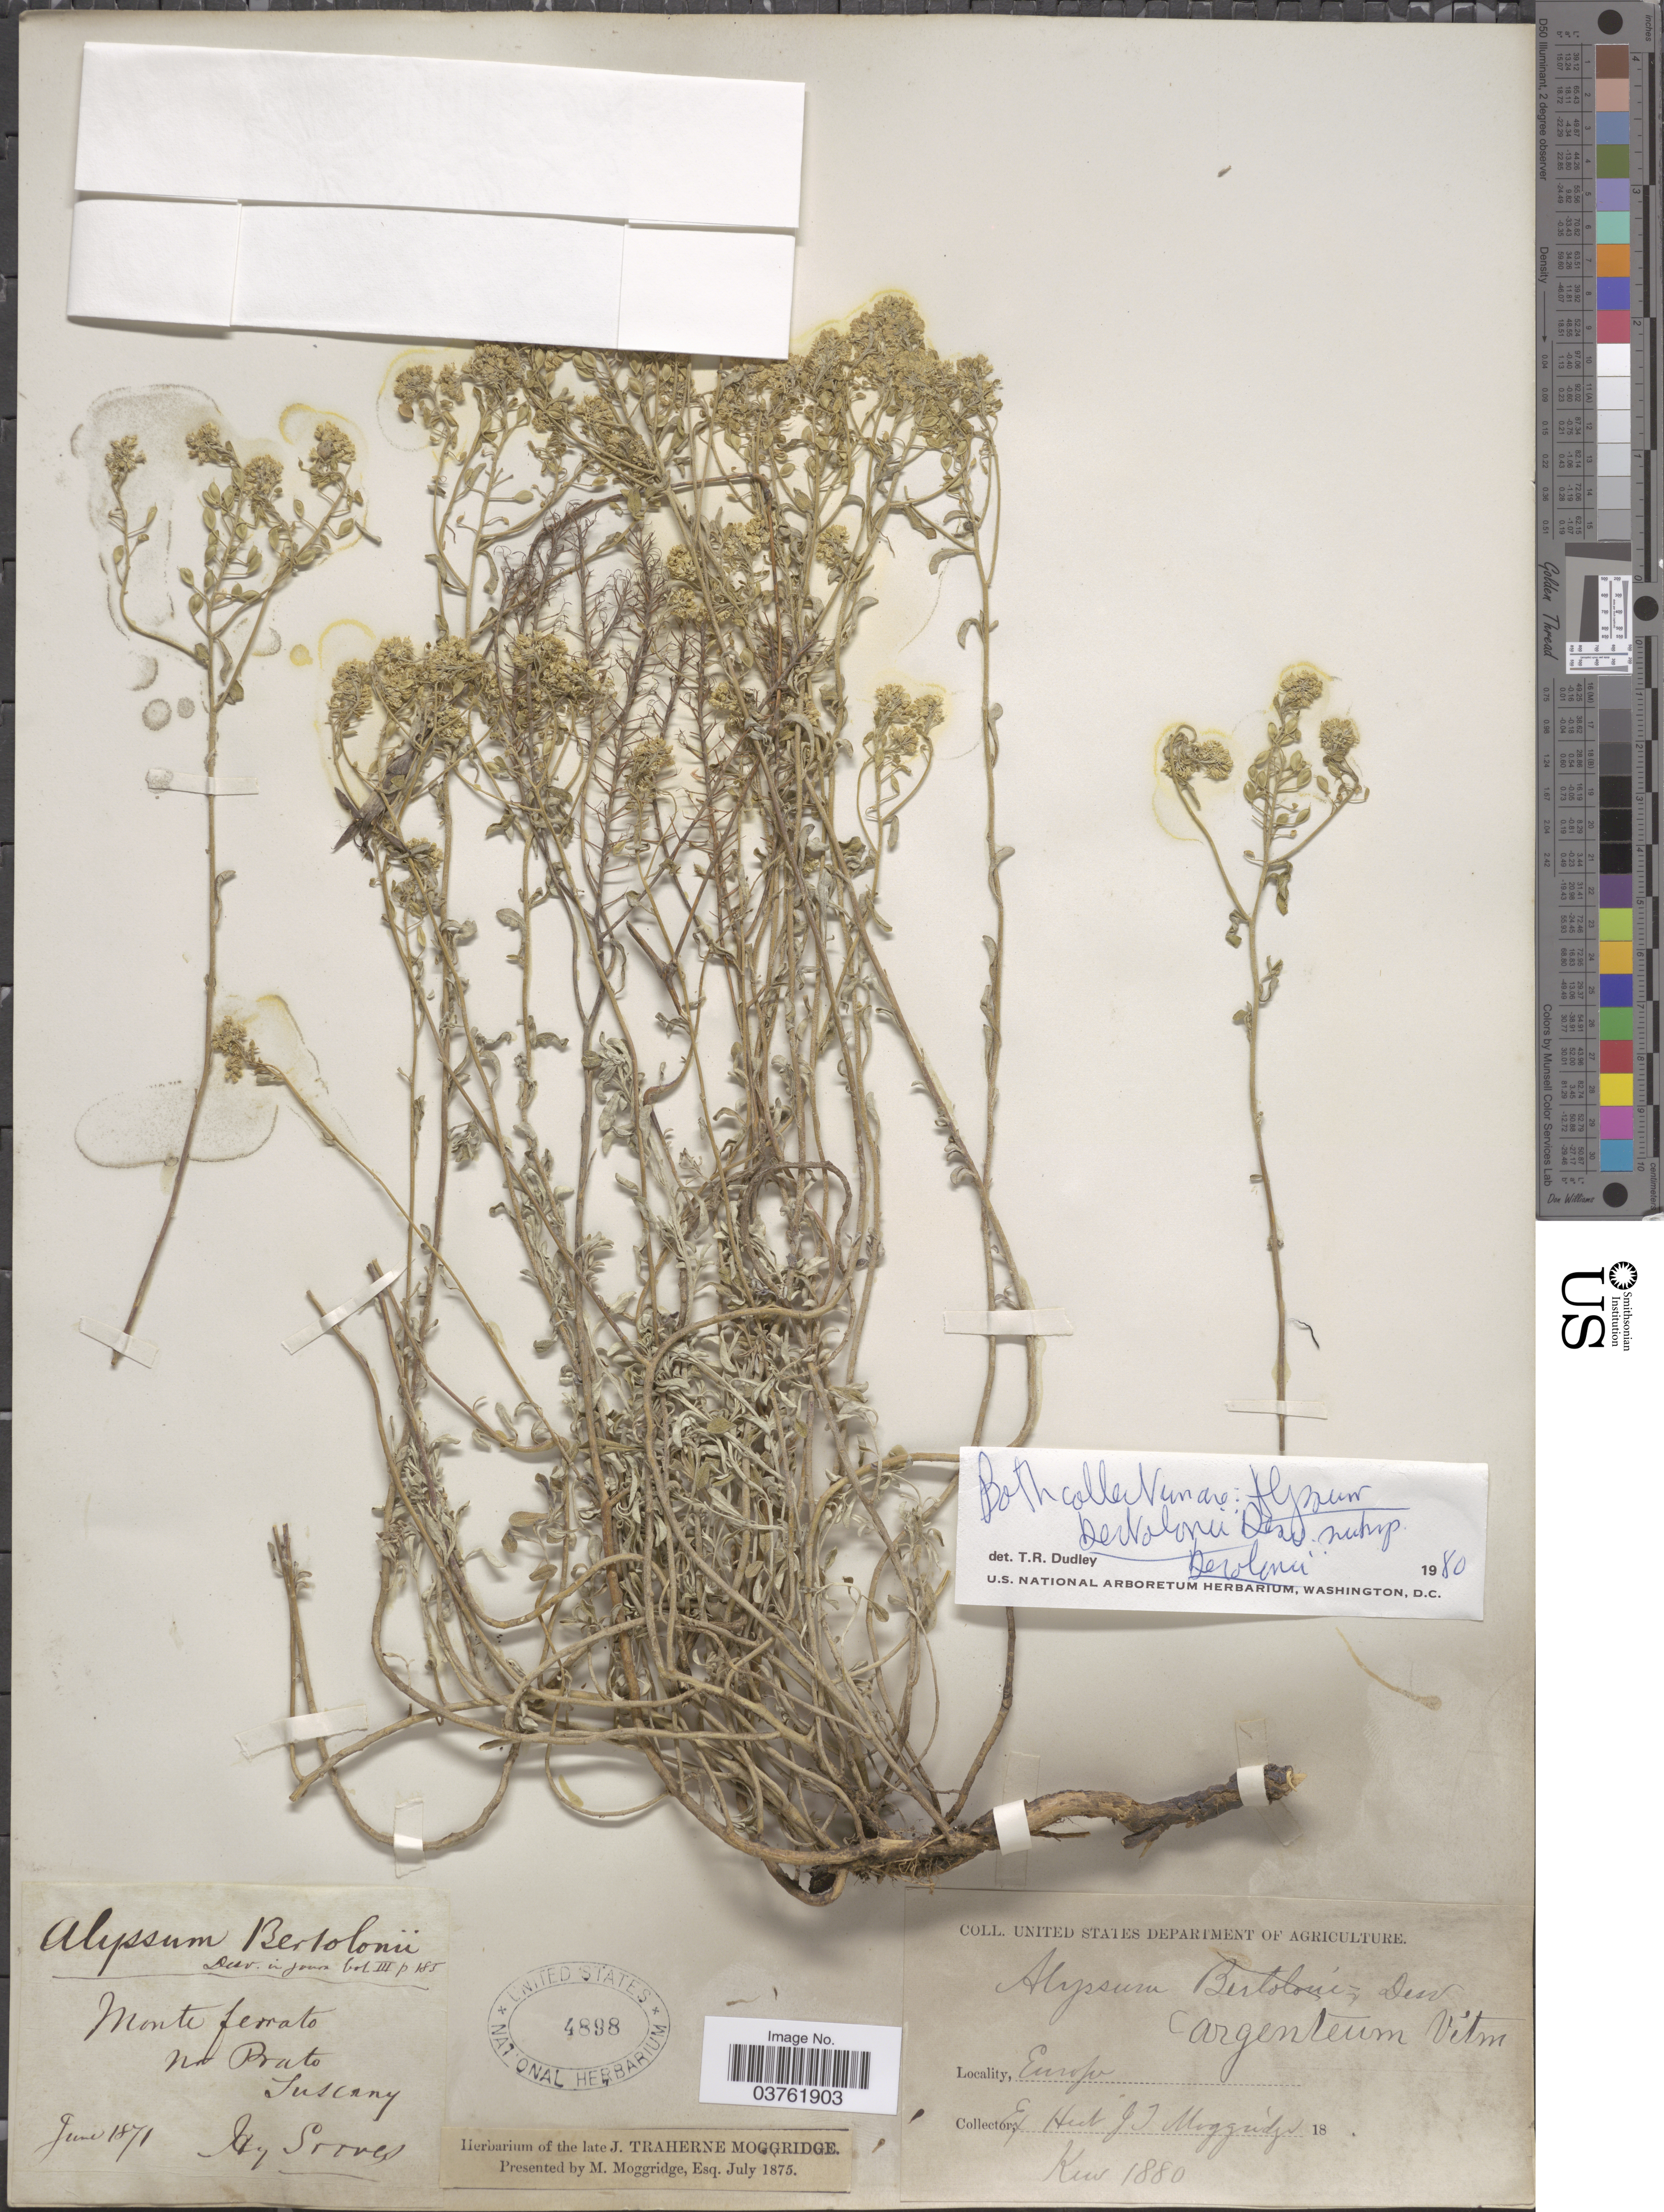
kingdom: Plantae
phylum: Tracheophyta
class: Magnoliopsida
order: Brassicales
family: Brassicaceae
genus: Alyssum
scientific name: Alyssum bertolonii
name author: Desv.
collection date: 1871-06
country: Italy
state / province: Tuscany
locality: Monte ferrato nr Brato. [interpreted]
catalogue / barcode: US 4898